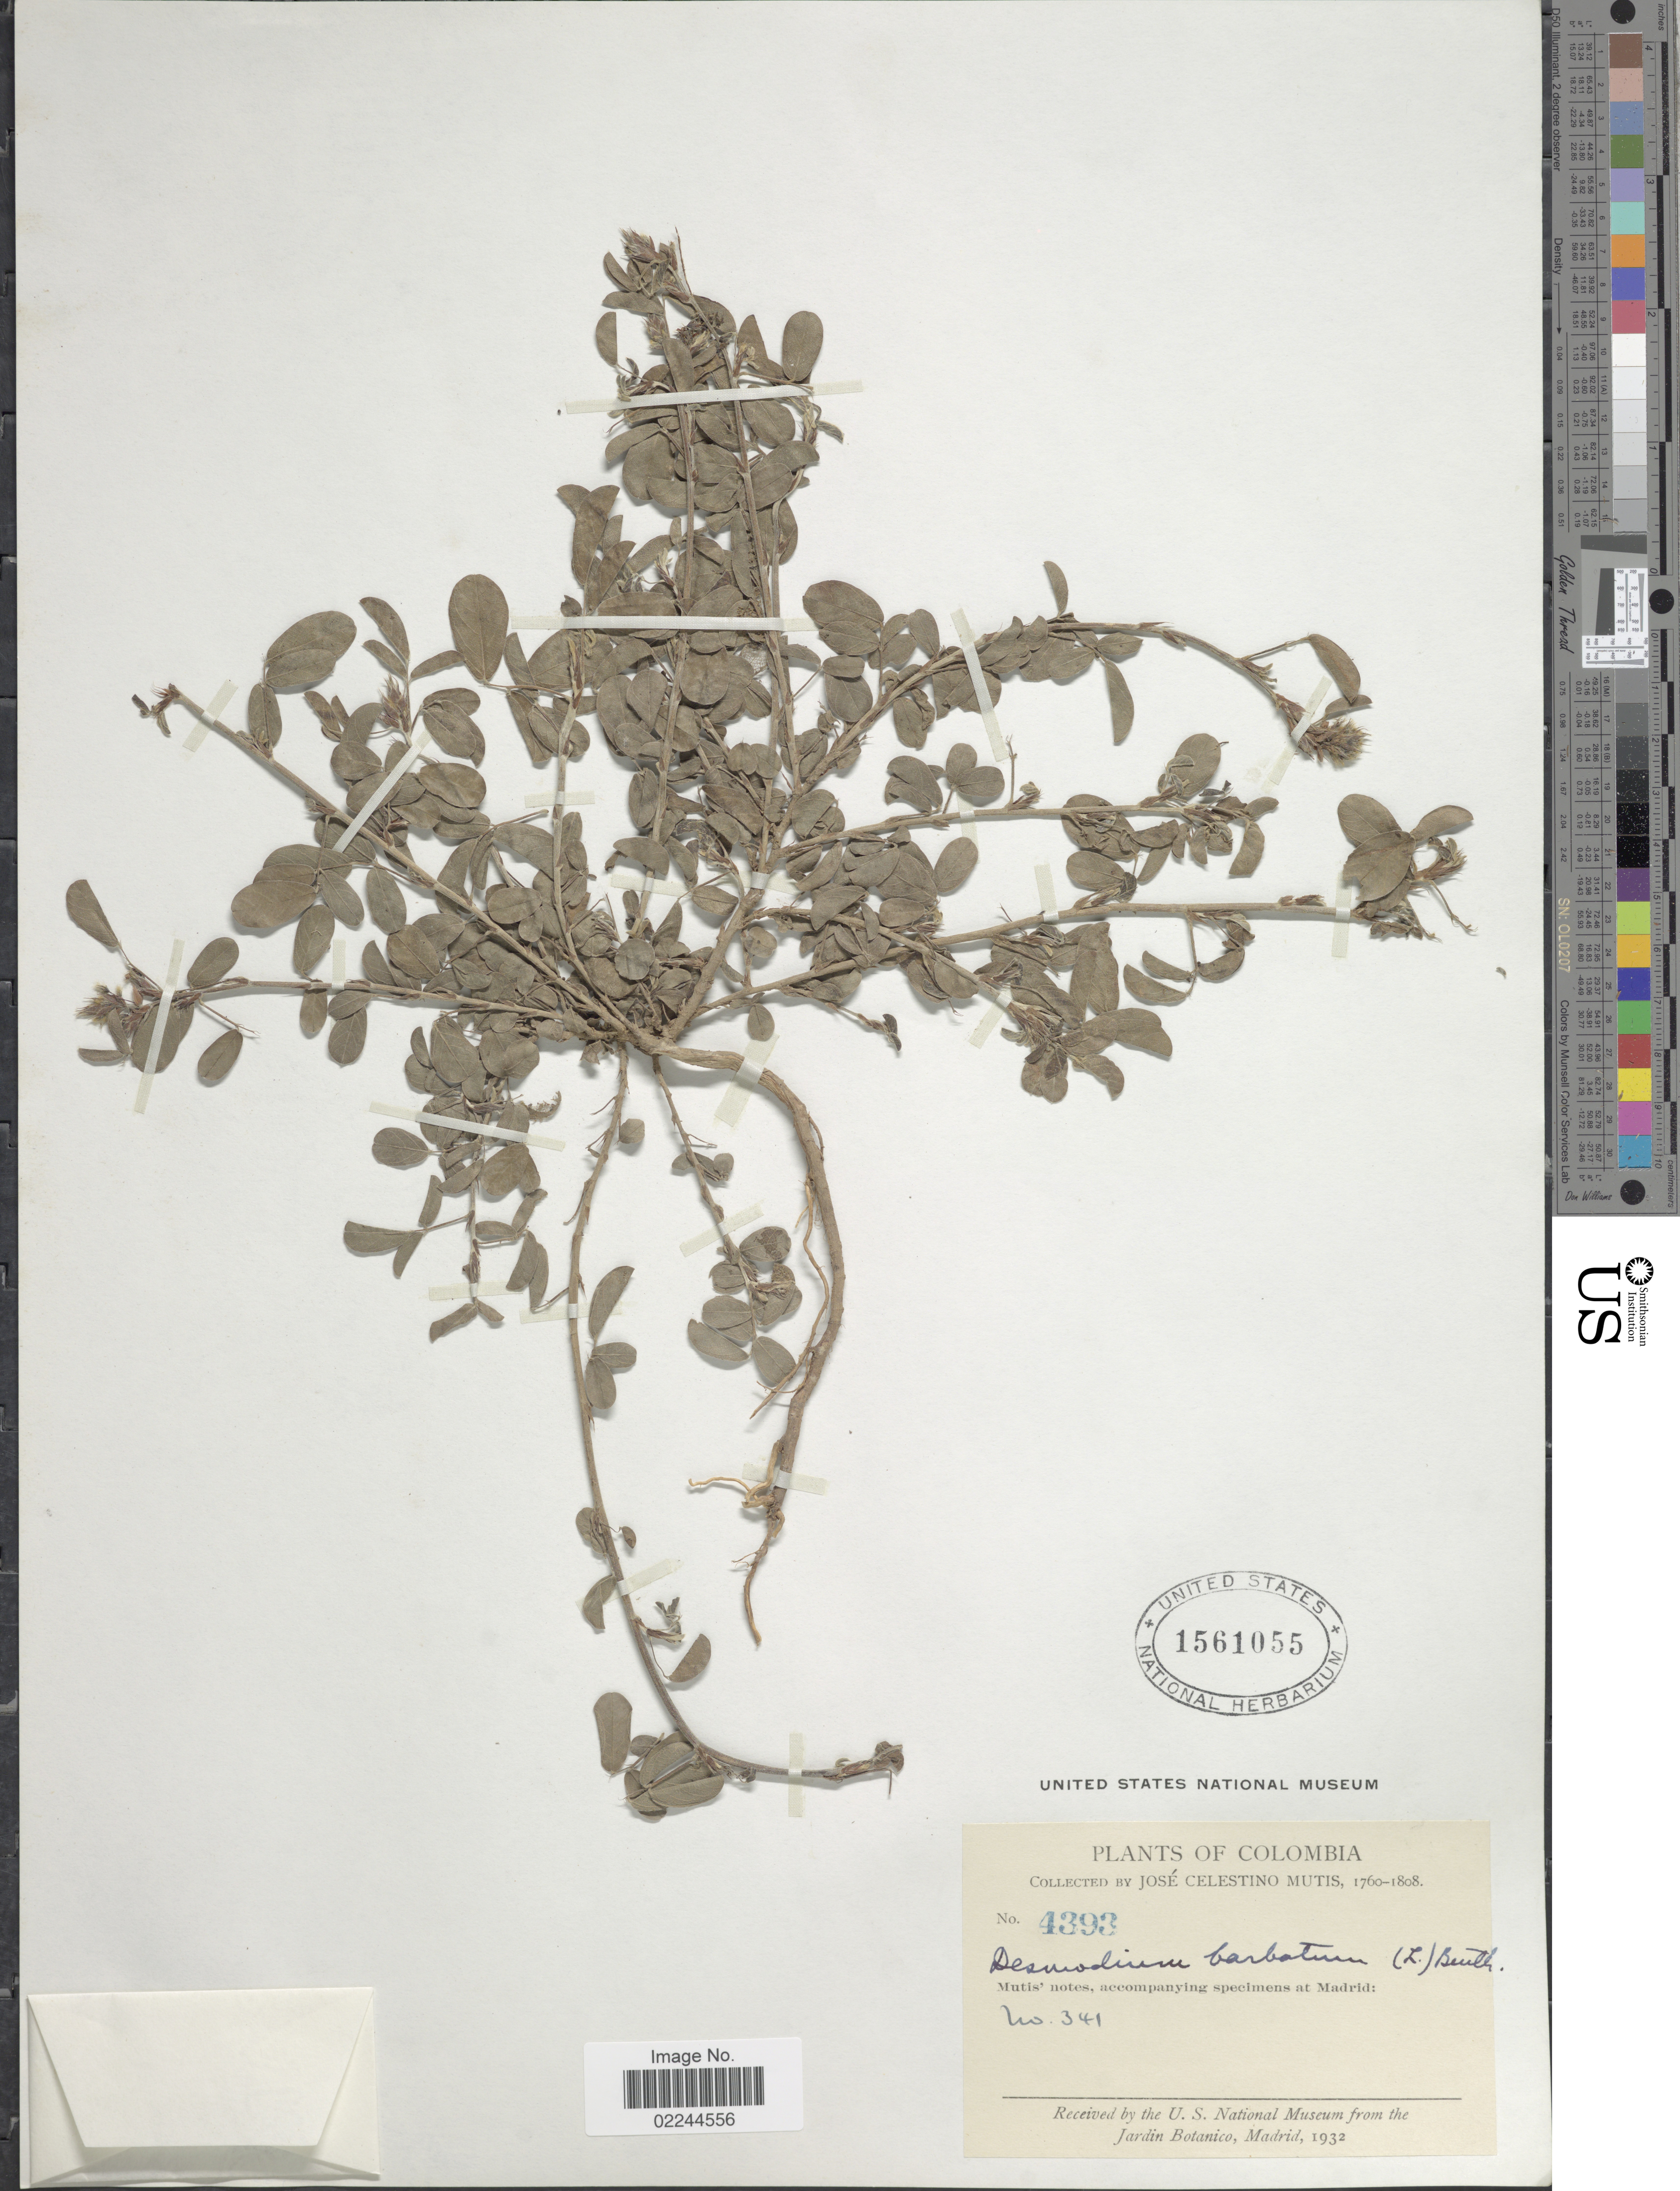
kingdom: Plantae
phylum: Tracheophyta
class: Magnoliopsida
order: Fabales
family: Fabaceae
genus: Grona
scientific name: Grona barbata var. barbata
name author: (L.) H. Ohashi & K. Ohashi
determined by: Strong, Mark T., (BOT), Smithsonian Institution - National Museum of Natural History (UNITED STATES)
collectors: J. C. B. Mutis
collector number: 4393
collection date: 1760/1808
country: Colombia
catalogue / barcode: US 1561055